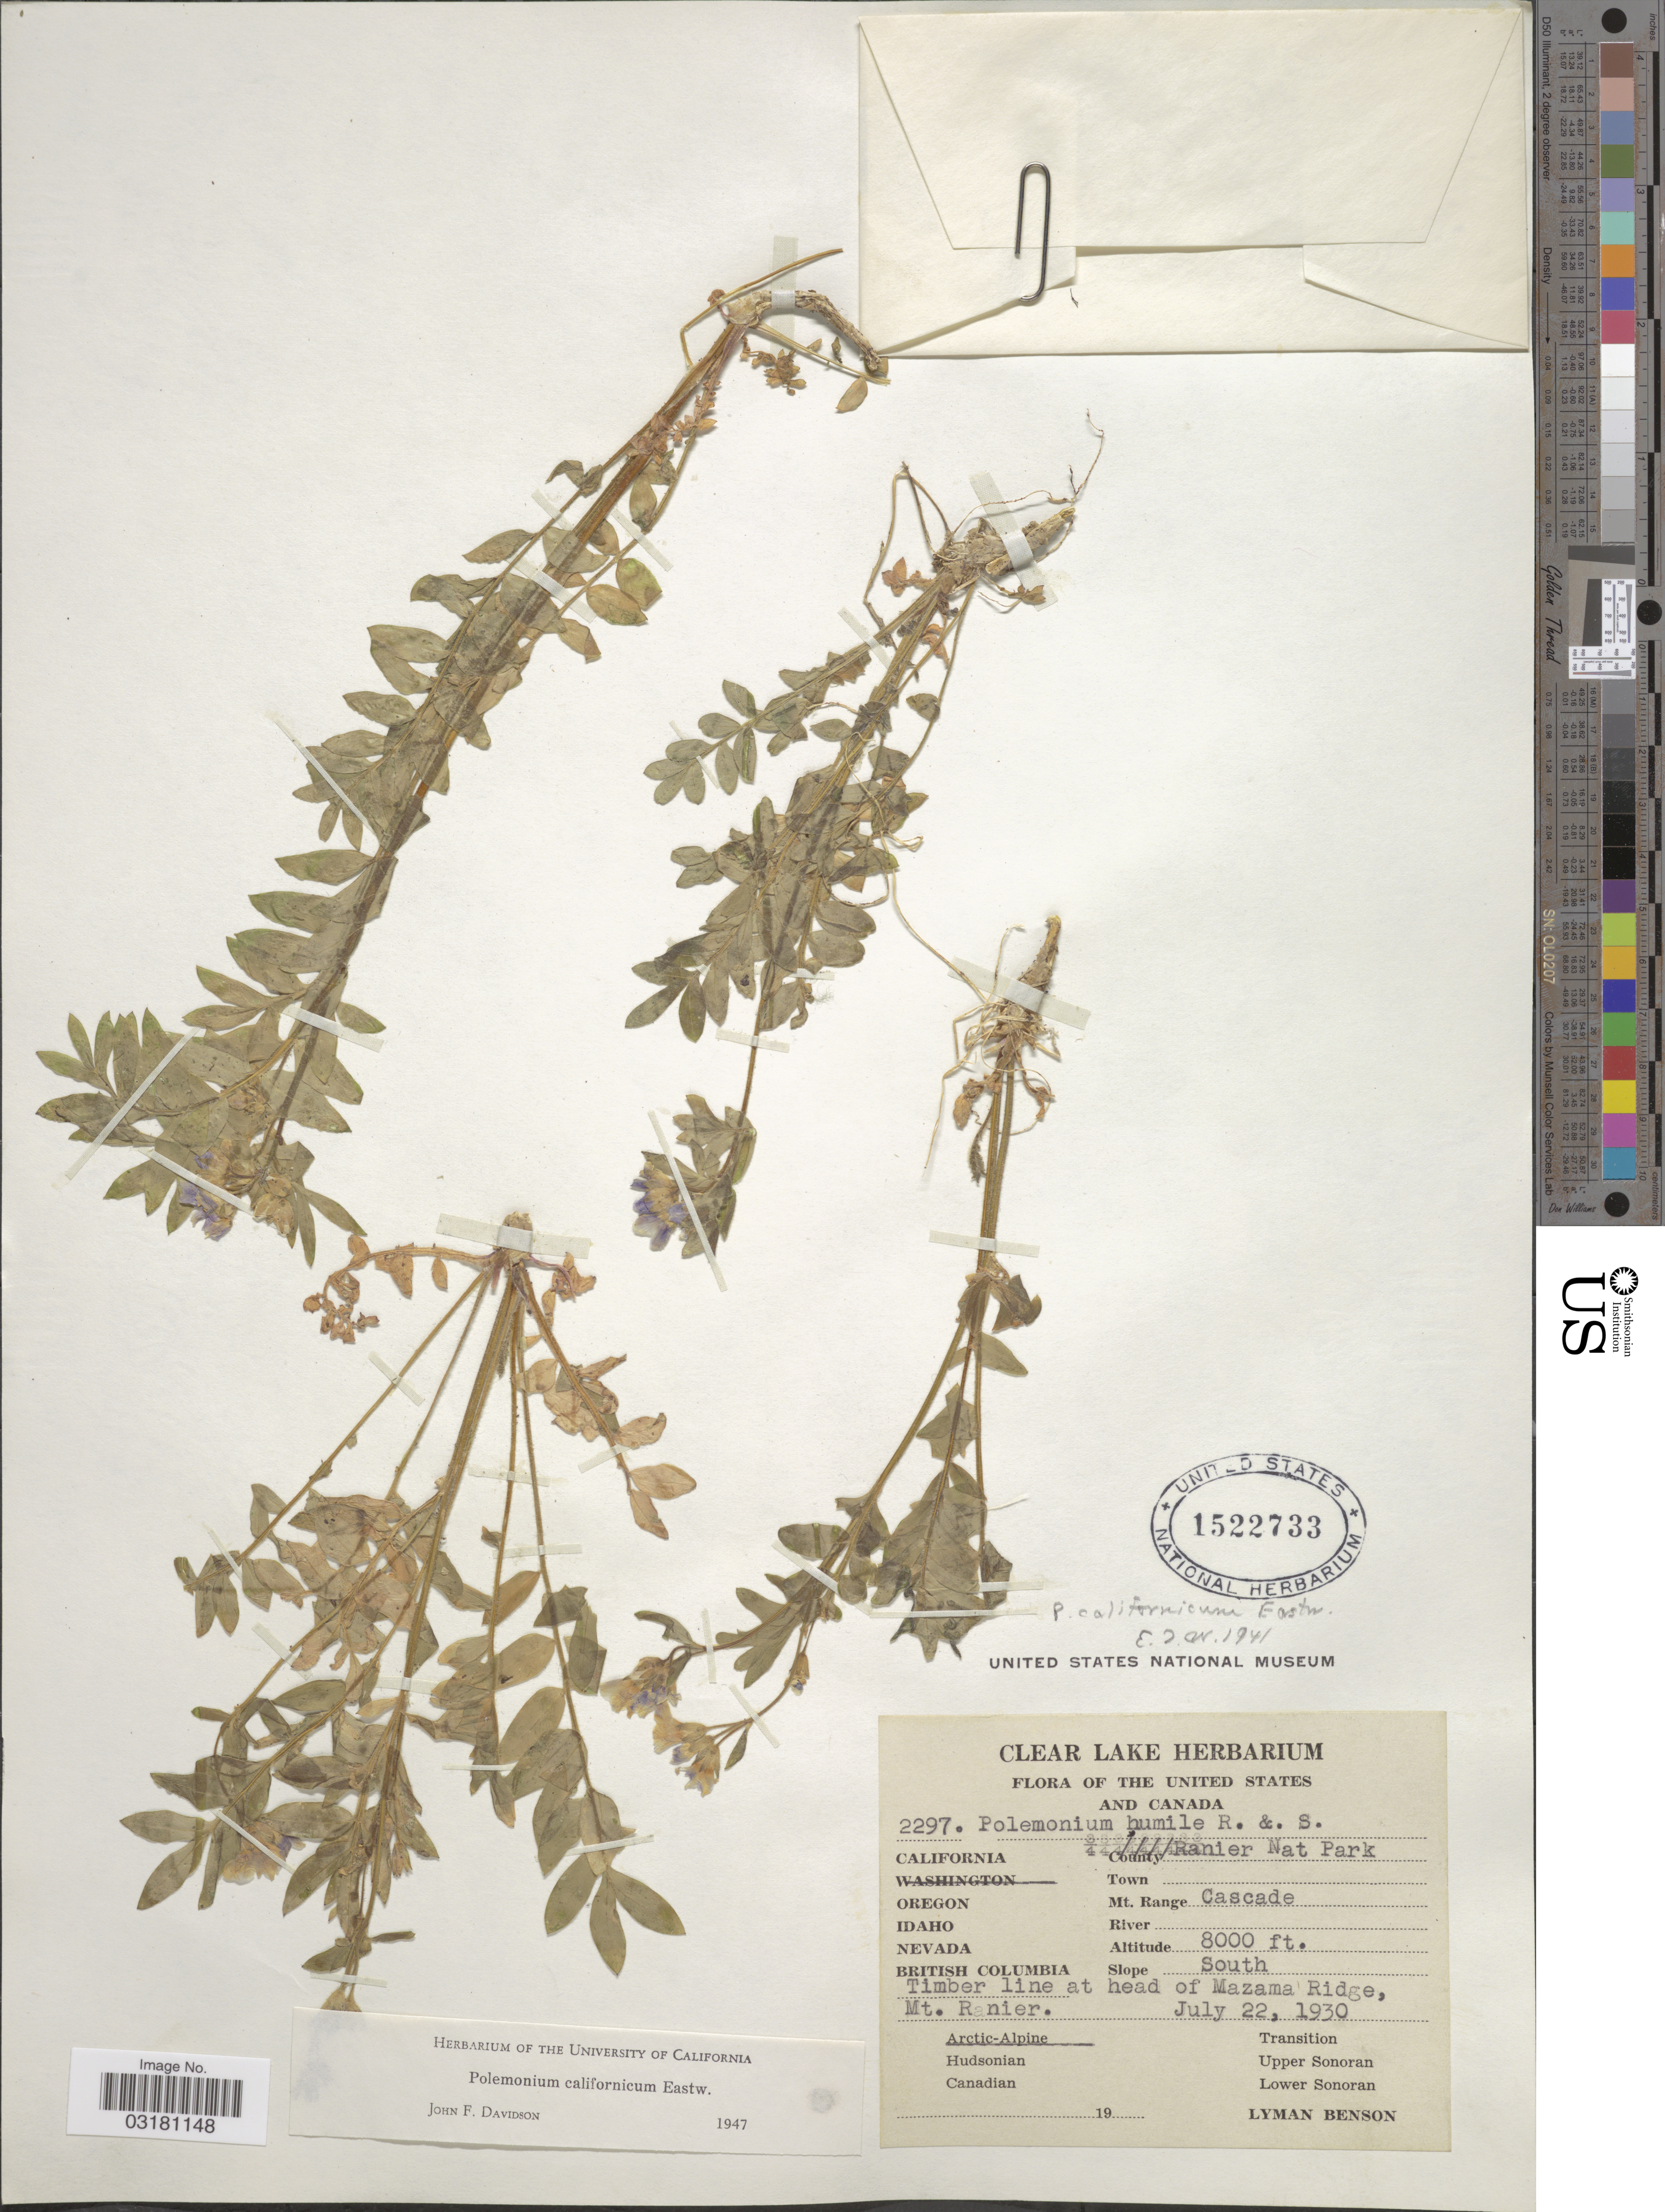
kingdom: Plantae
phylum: Tracheophyta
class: Magnoliopsida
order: Ericales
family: Polemoniaceae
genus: Polemonium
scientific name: Polemonium californicum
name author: Eastw.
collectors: L. D. Benson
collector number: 2297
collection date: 1930-07-22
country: United States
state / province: Washington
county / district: Lewis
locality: Rainier Nat Park. Mt. Range Cascade. Timber line at head of Mazama Ridge, Mt. Rainier.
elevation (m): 2438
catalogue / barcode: US 1522733